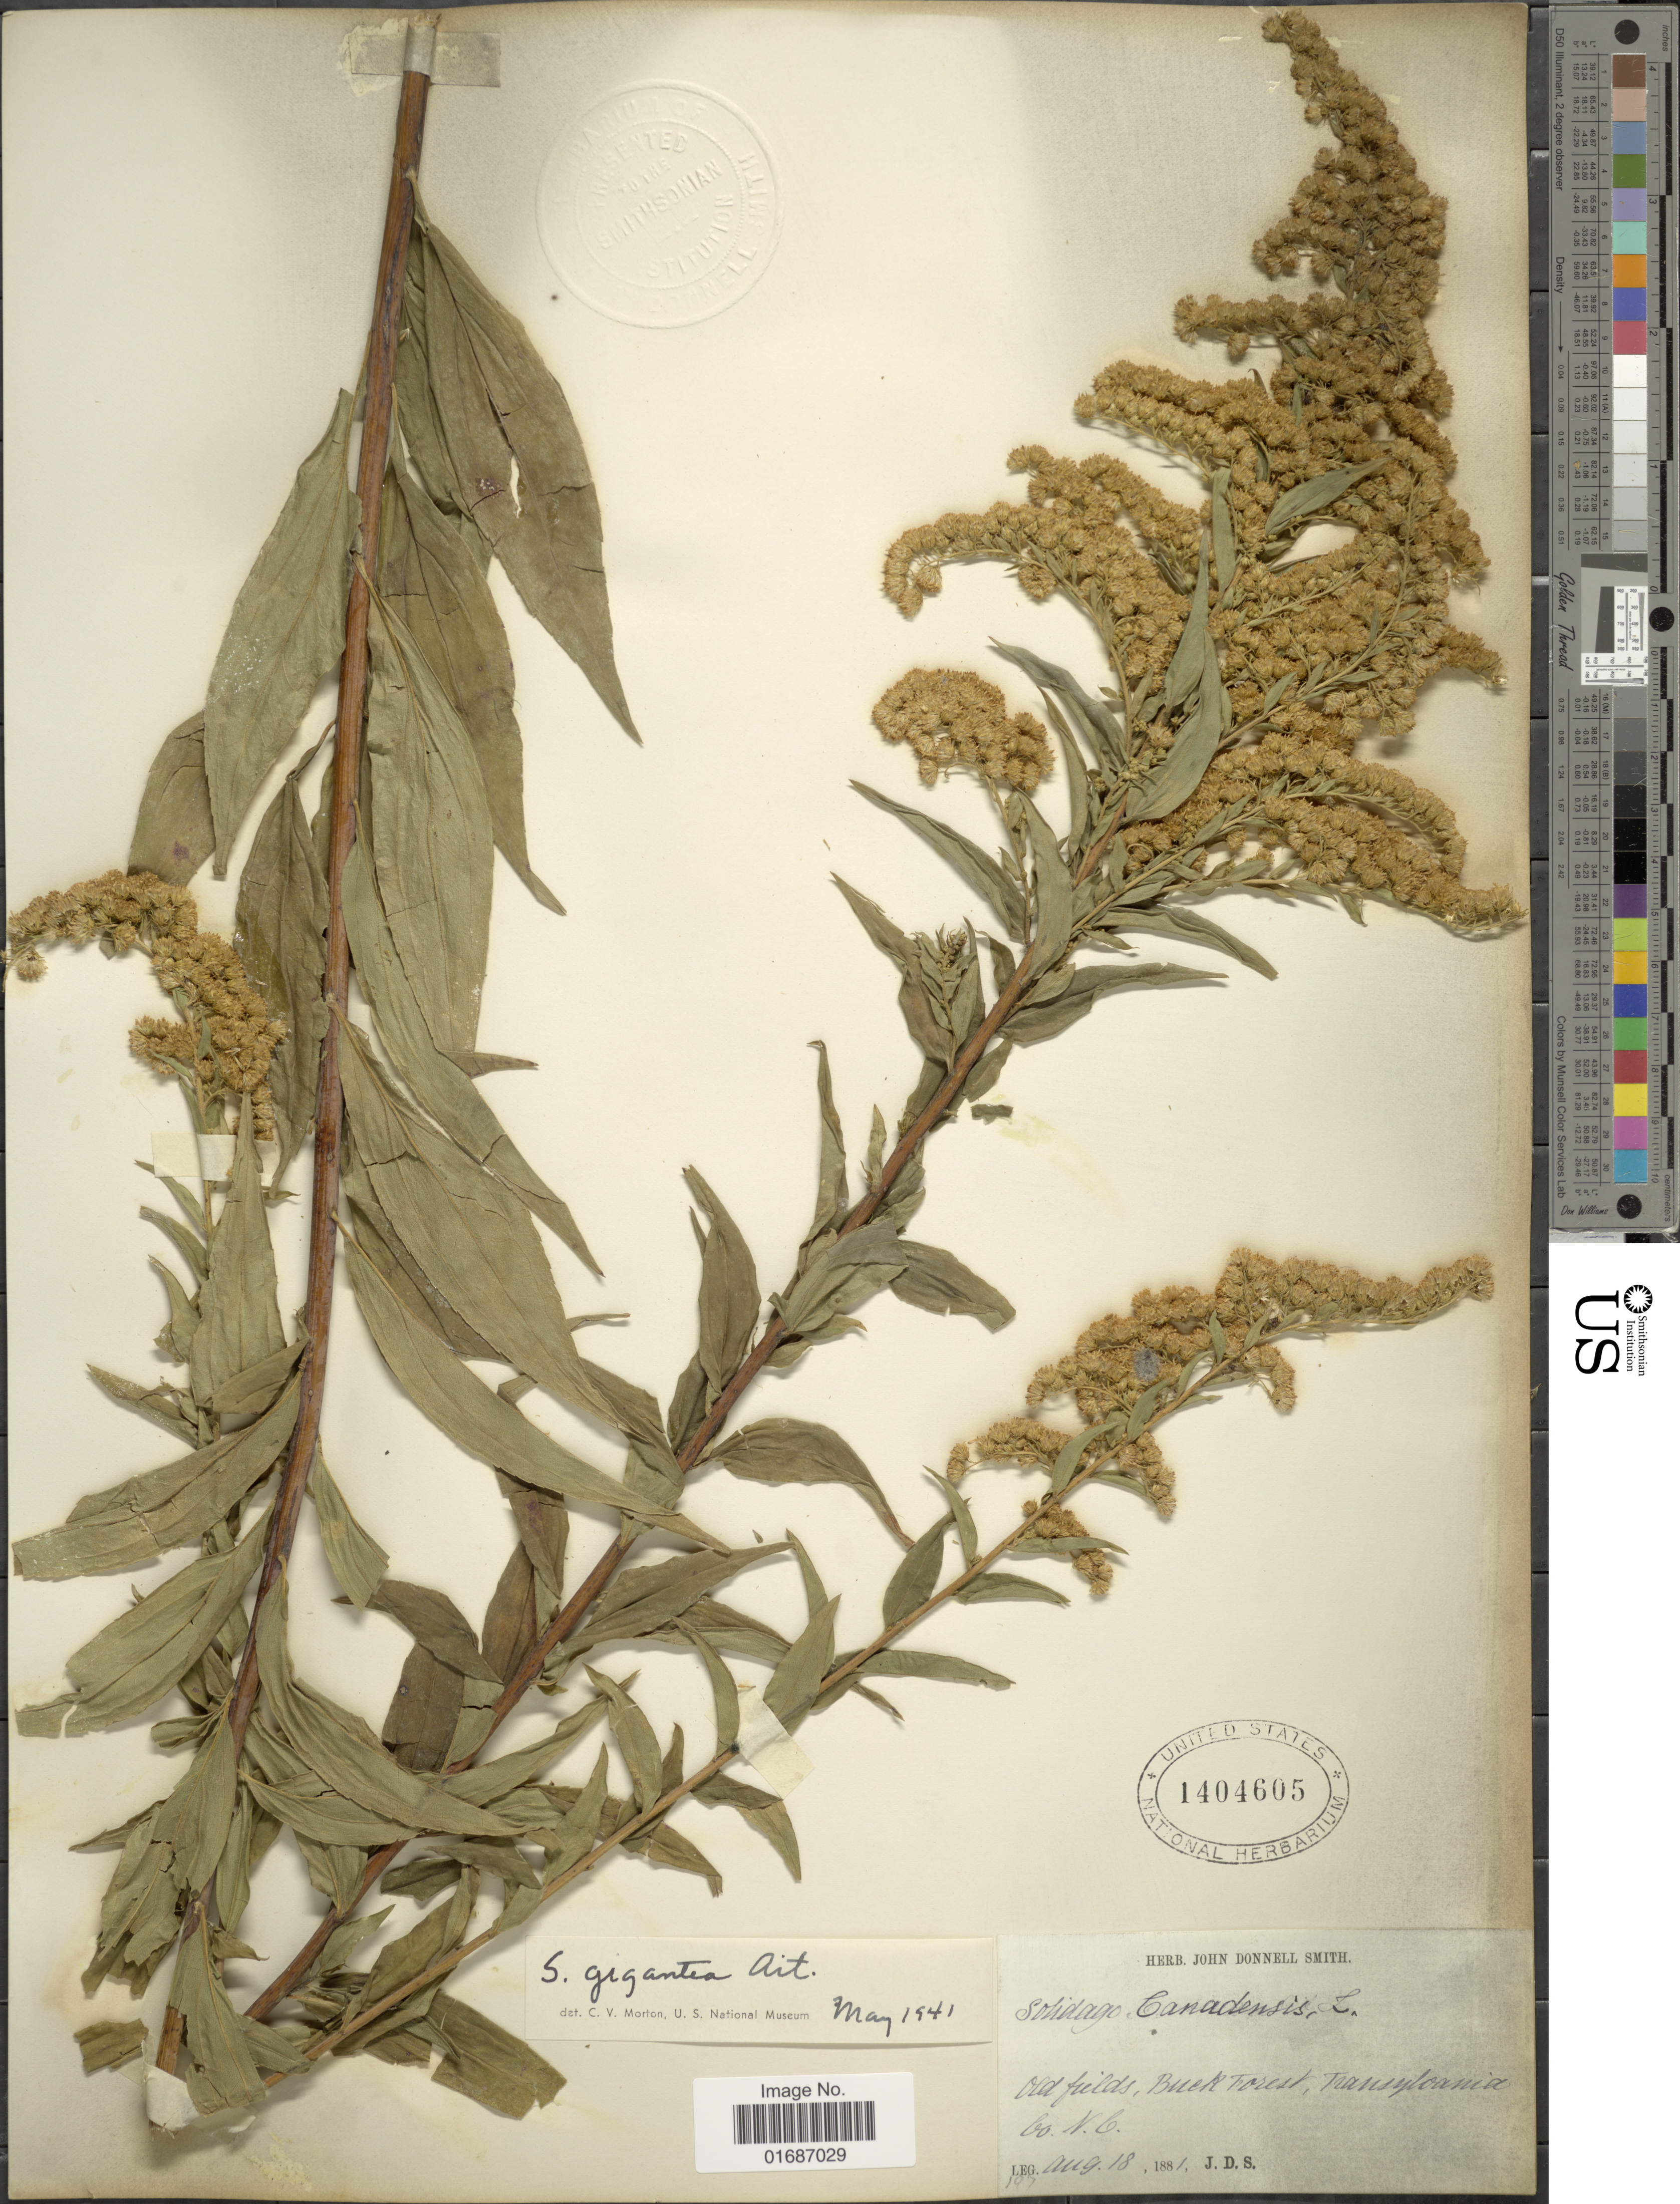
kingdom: Plantae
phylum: Tracheophyta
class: Magnoliopsida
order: Asterales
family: Asteraceae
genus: Solidago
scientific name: Solidago gigantea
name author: Aiton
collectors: J. Donnell Smith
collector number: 197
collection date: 1881-08-18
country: United States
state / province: North Carolina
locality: Old Fields, Buck Forest, Transylvania Co. N. C.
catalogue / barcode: US 1404605